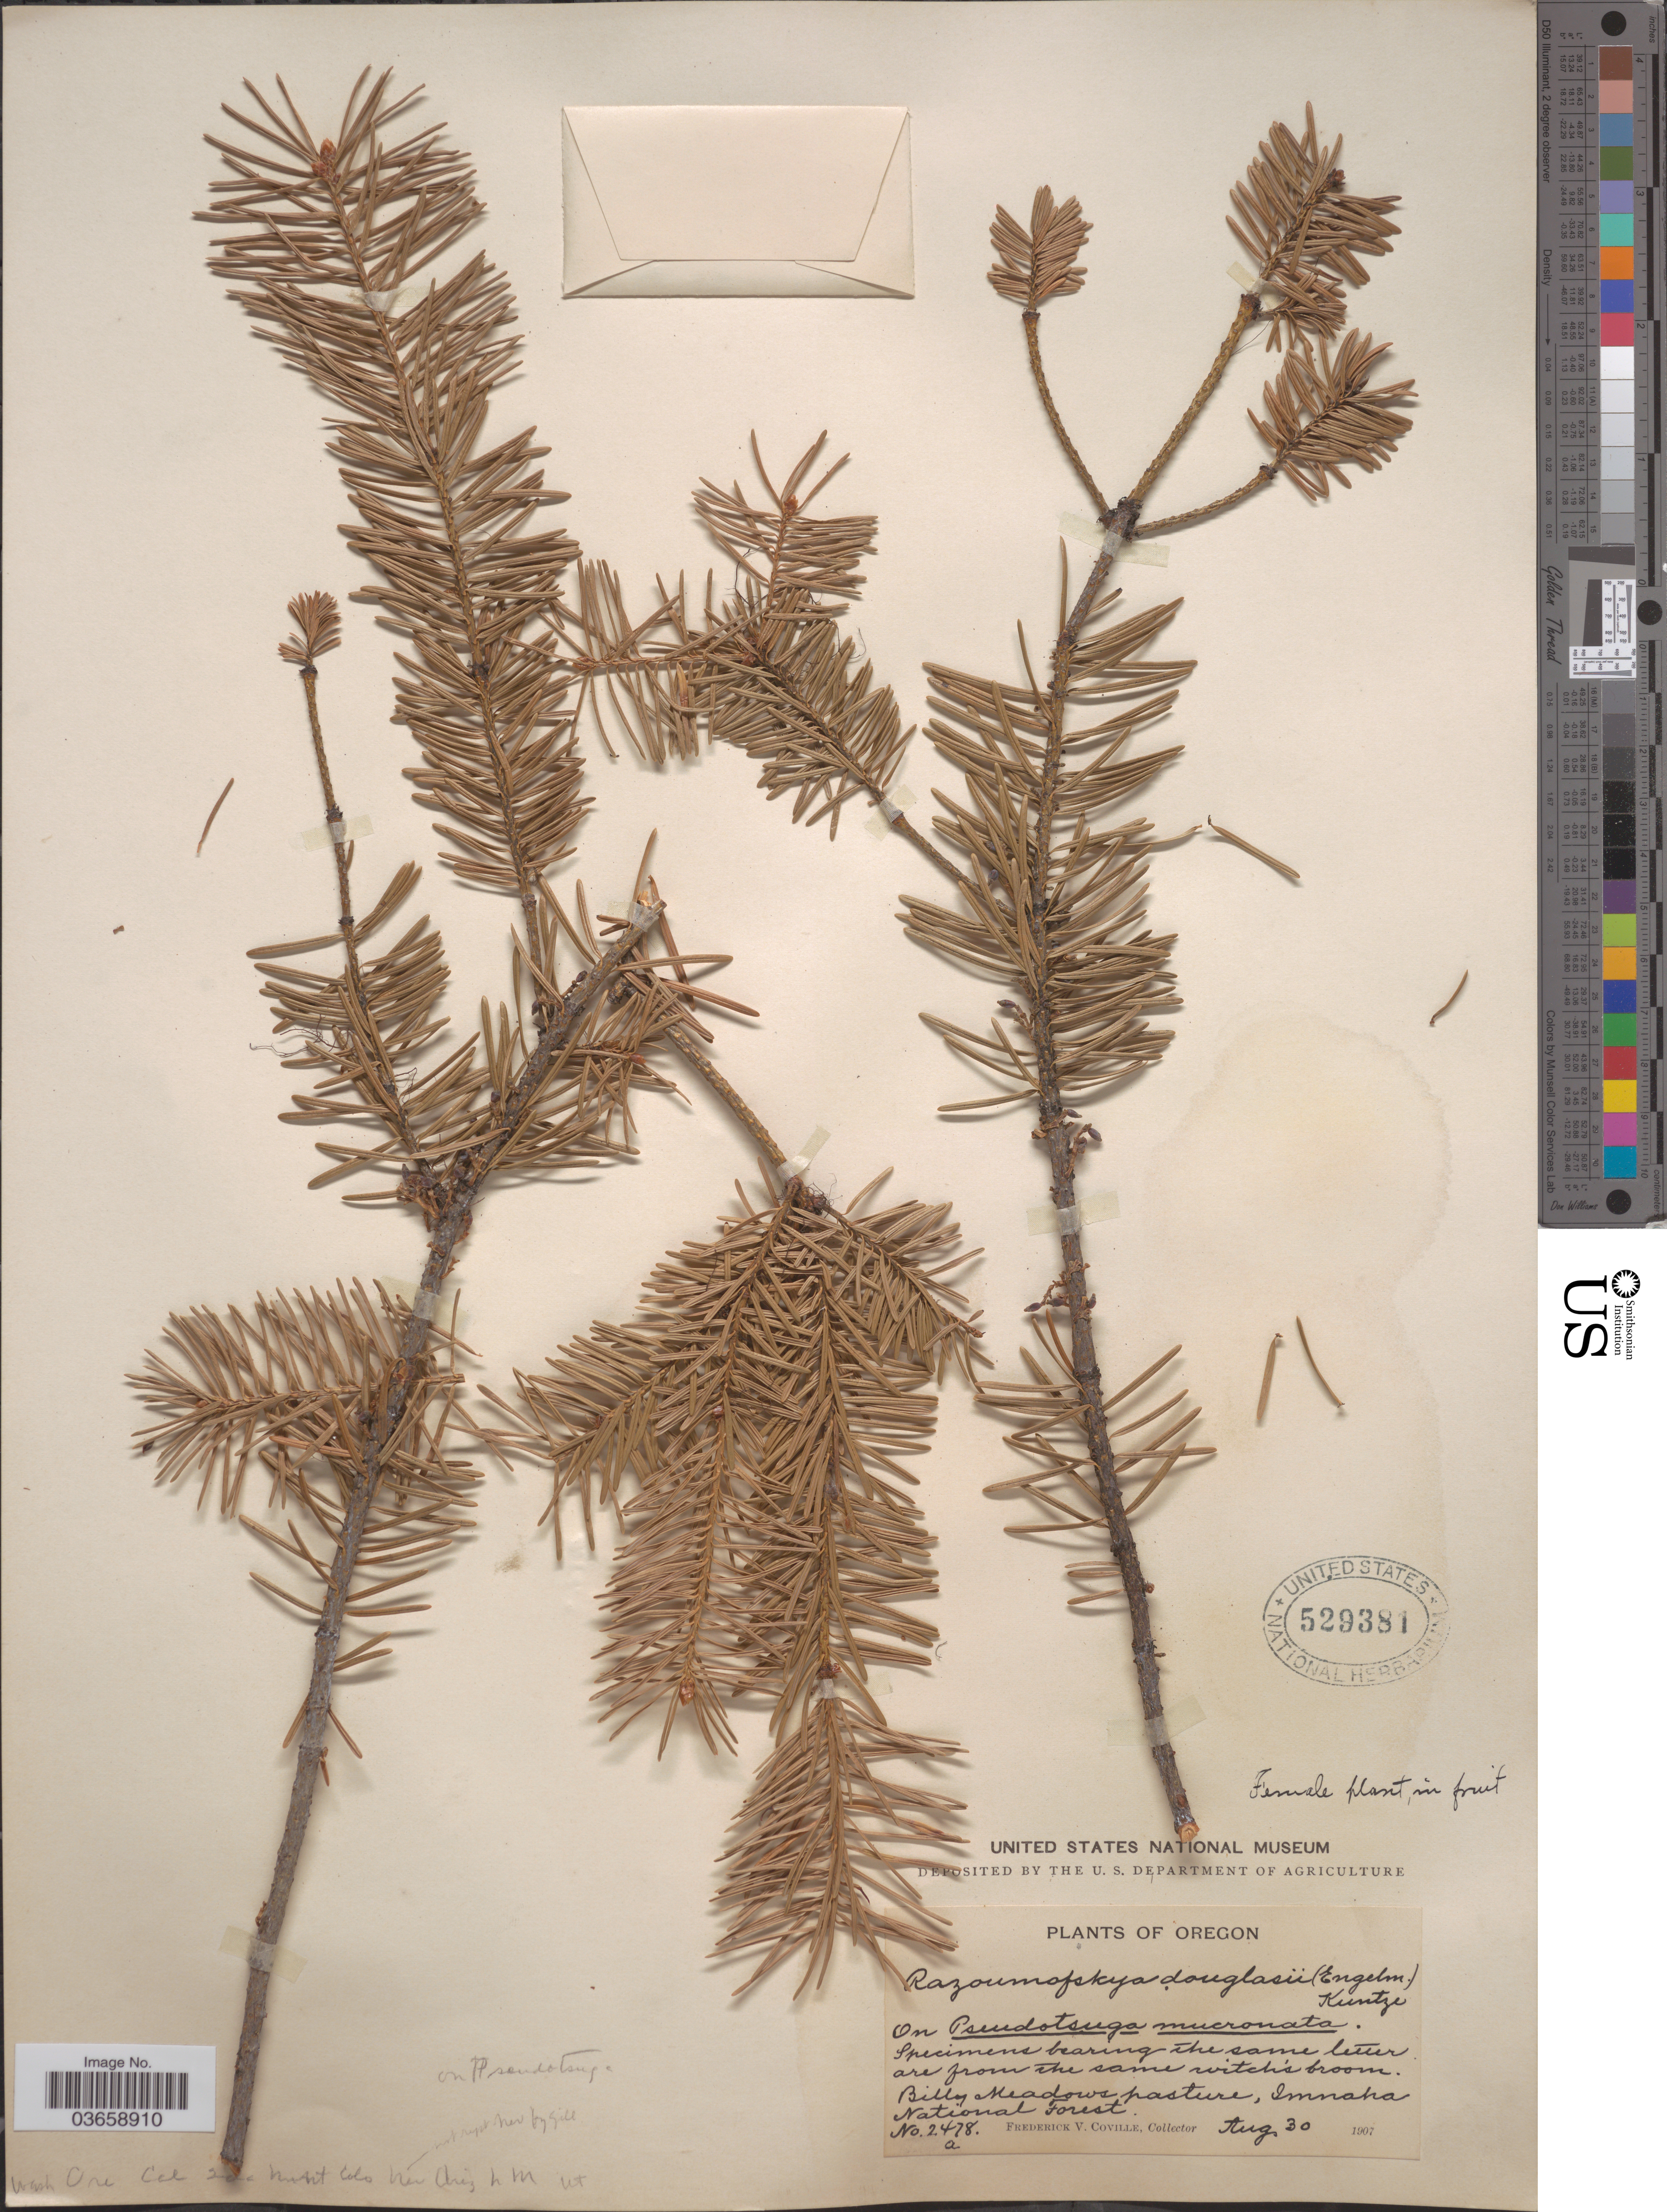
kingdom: Plantae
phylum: Tracheophyta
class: Magnoliopsida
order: Santalales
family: Viscaceae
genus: Arceuthobium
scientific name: Arceuthobium douglasii var. tsugense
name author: (Engelm. in G.M. Wheeler) M.E. Jones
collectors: F. V. Coville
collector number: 2478a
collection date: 1907-08-30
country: United States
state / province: Oregon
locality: Billy Meadows pasture, Imnaha National Forest.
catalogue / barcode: US 529381